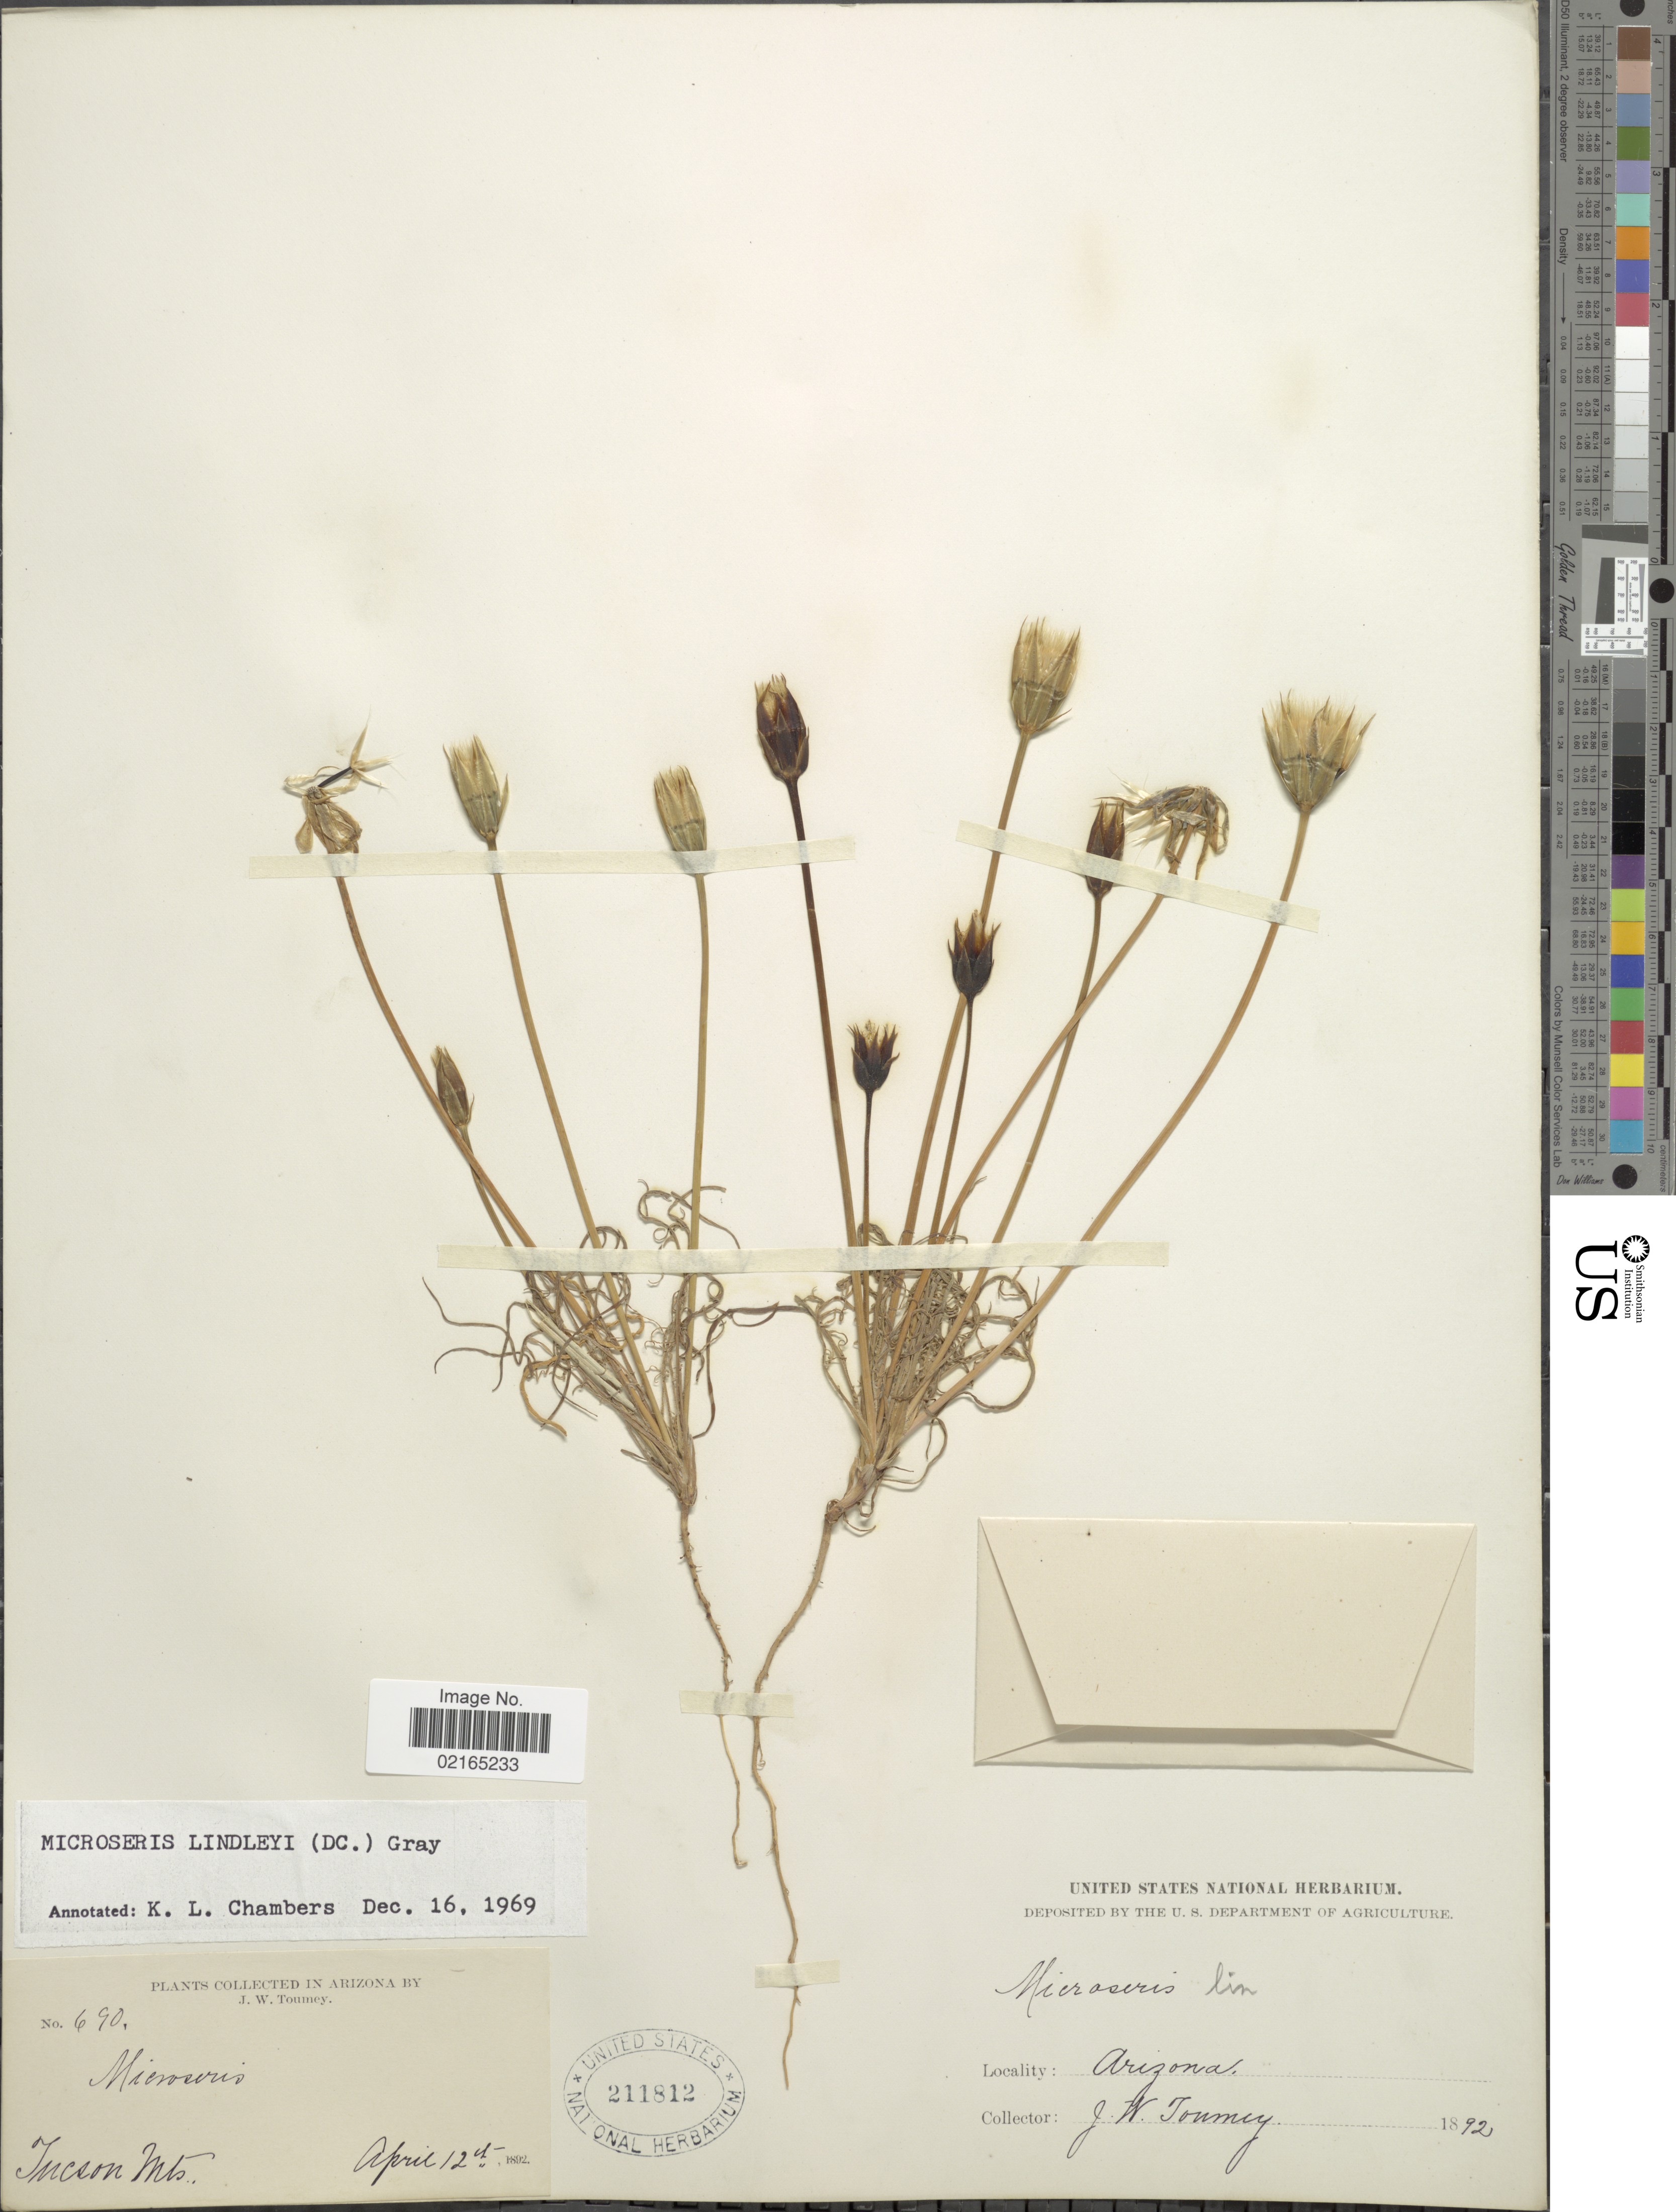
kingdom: Plantae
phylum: Tracheophyta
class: Magnoliopsida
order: Asterales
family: Asteraceae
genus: Uropappus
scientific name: Uropappus lindleyi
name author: (DC.) Nutt.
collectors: J. W. Toumey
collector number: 690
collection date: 1892-04-12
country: United States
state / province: Arizona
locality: Tucson Mts.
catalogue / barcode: US 211812